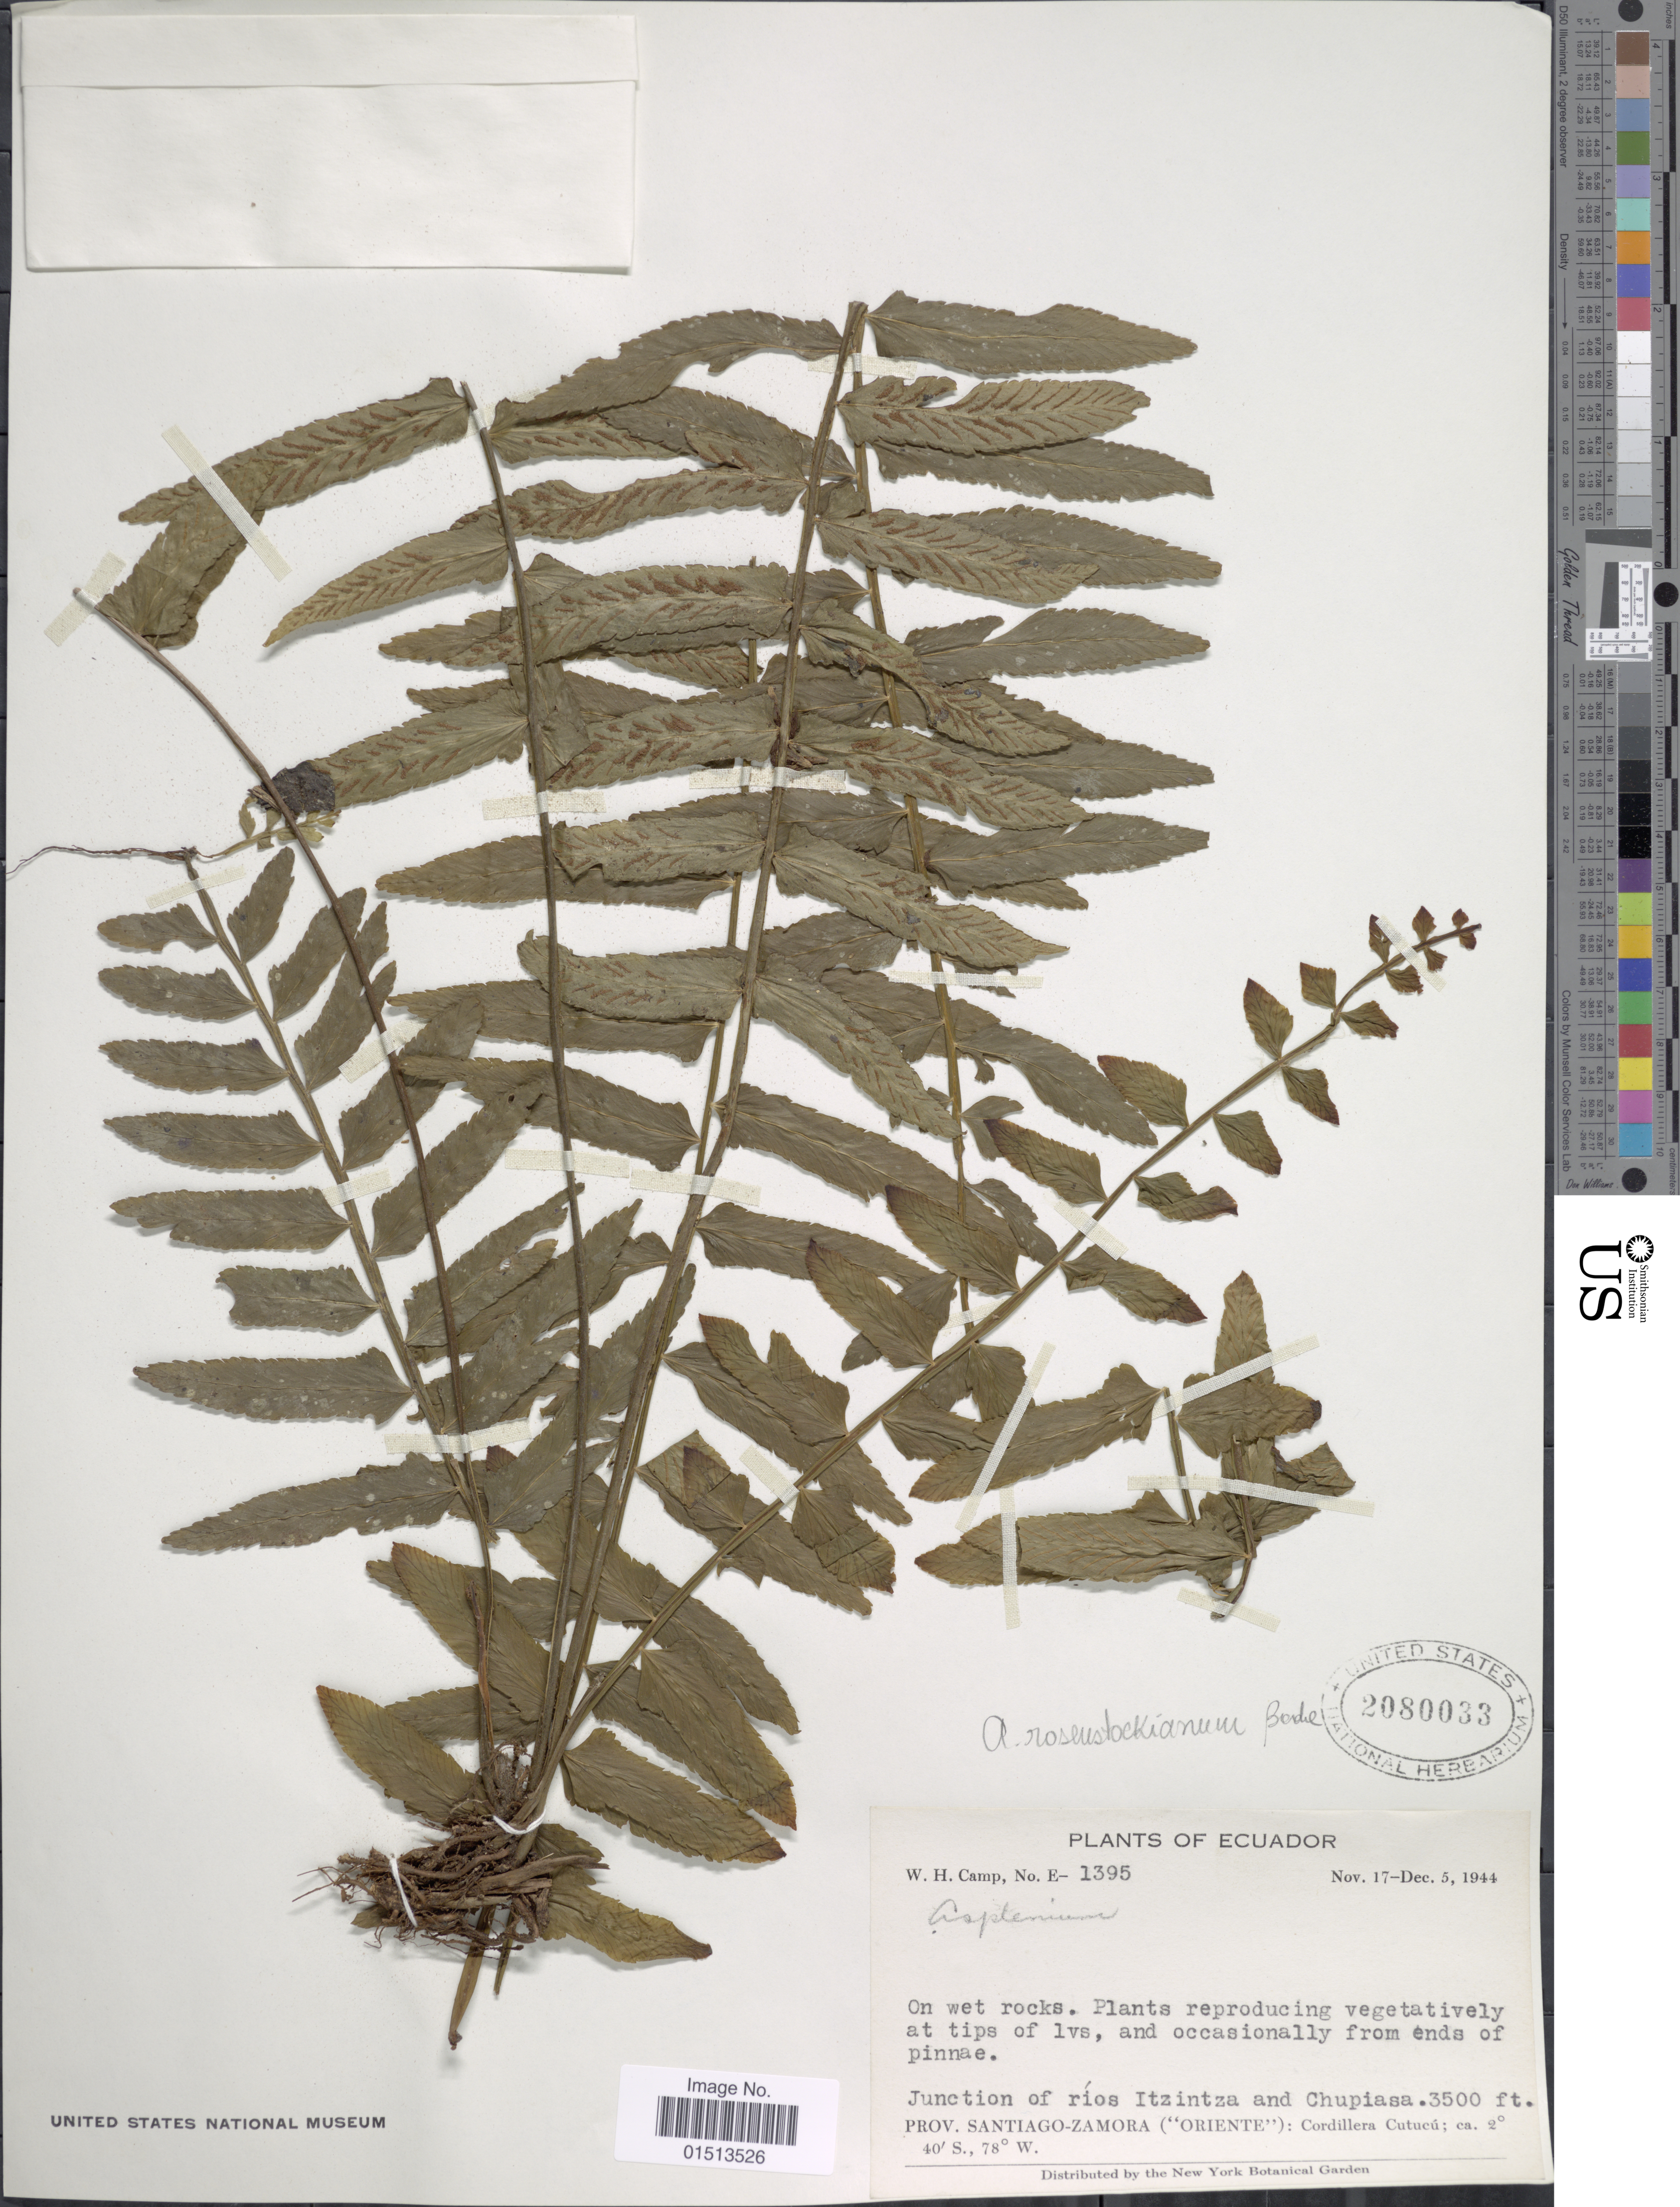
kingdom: Plantae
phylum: Tracheophyta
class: Polypodiopsida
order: Polypodiales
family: Aspleniaceae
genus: Asplenium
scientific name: Asplenium sp.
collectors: W. H. Camp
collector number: E-1395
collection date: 1944-11-17/1944-12-05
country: Ecuador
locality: Junction of rios Itzintza and Chupiasa, Prov. Santiago-Zamora ("Oriente"): Cordillera Cutucú.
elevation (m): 1067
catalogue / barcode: US 2080033